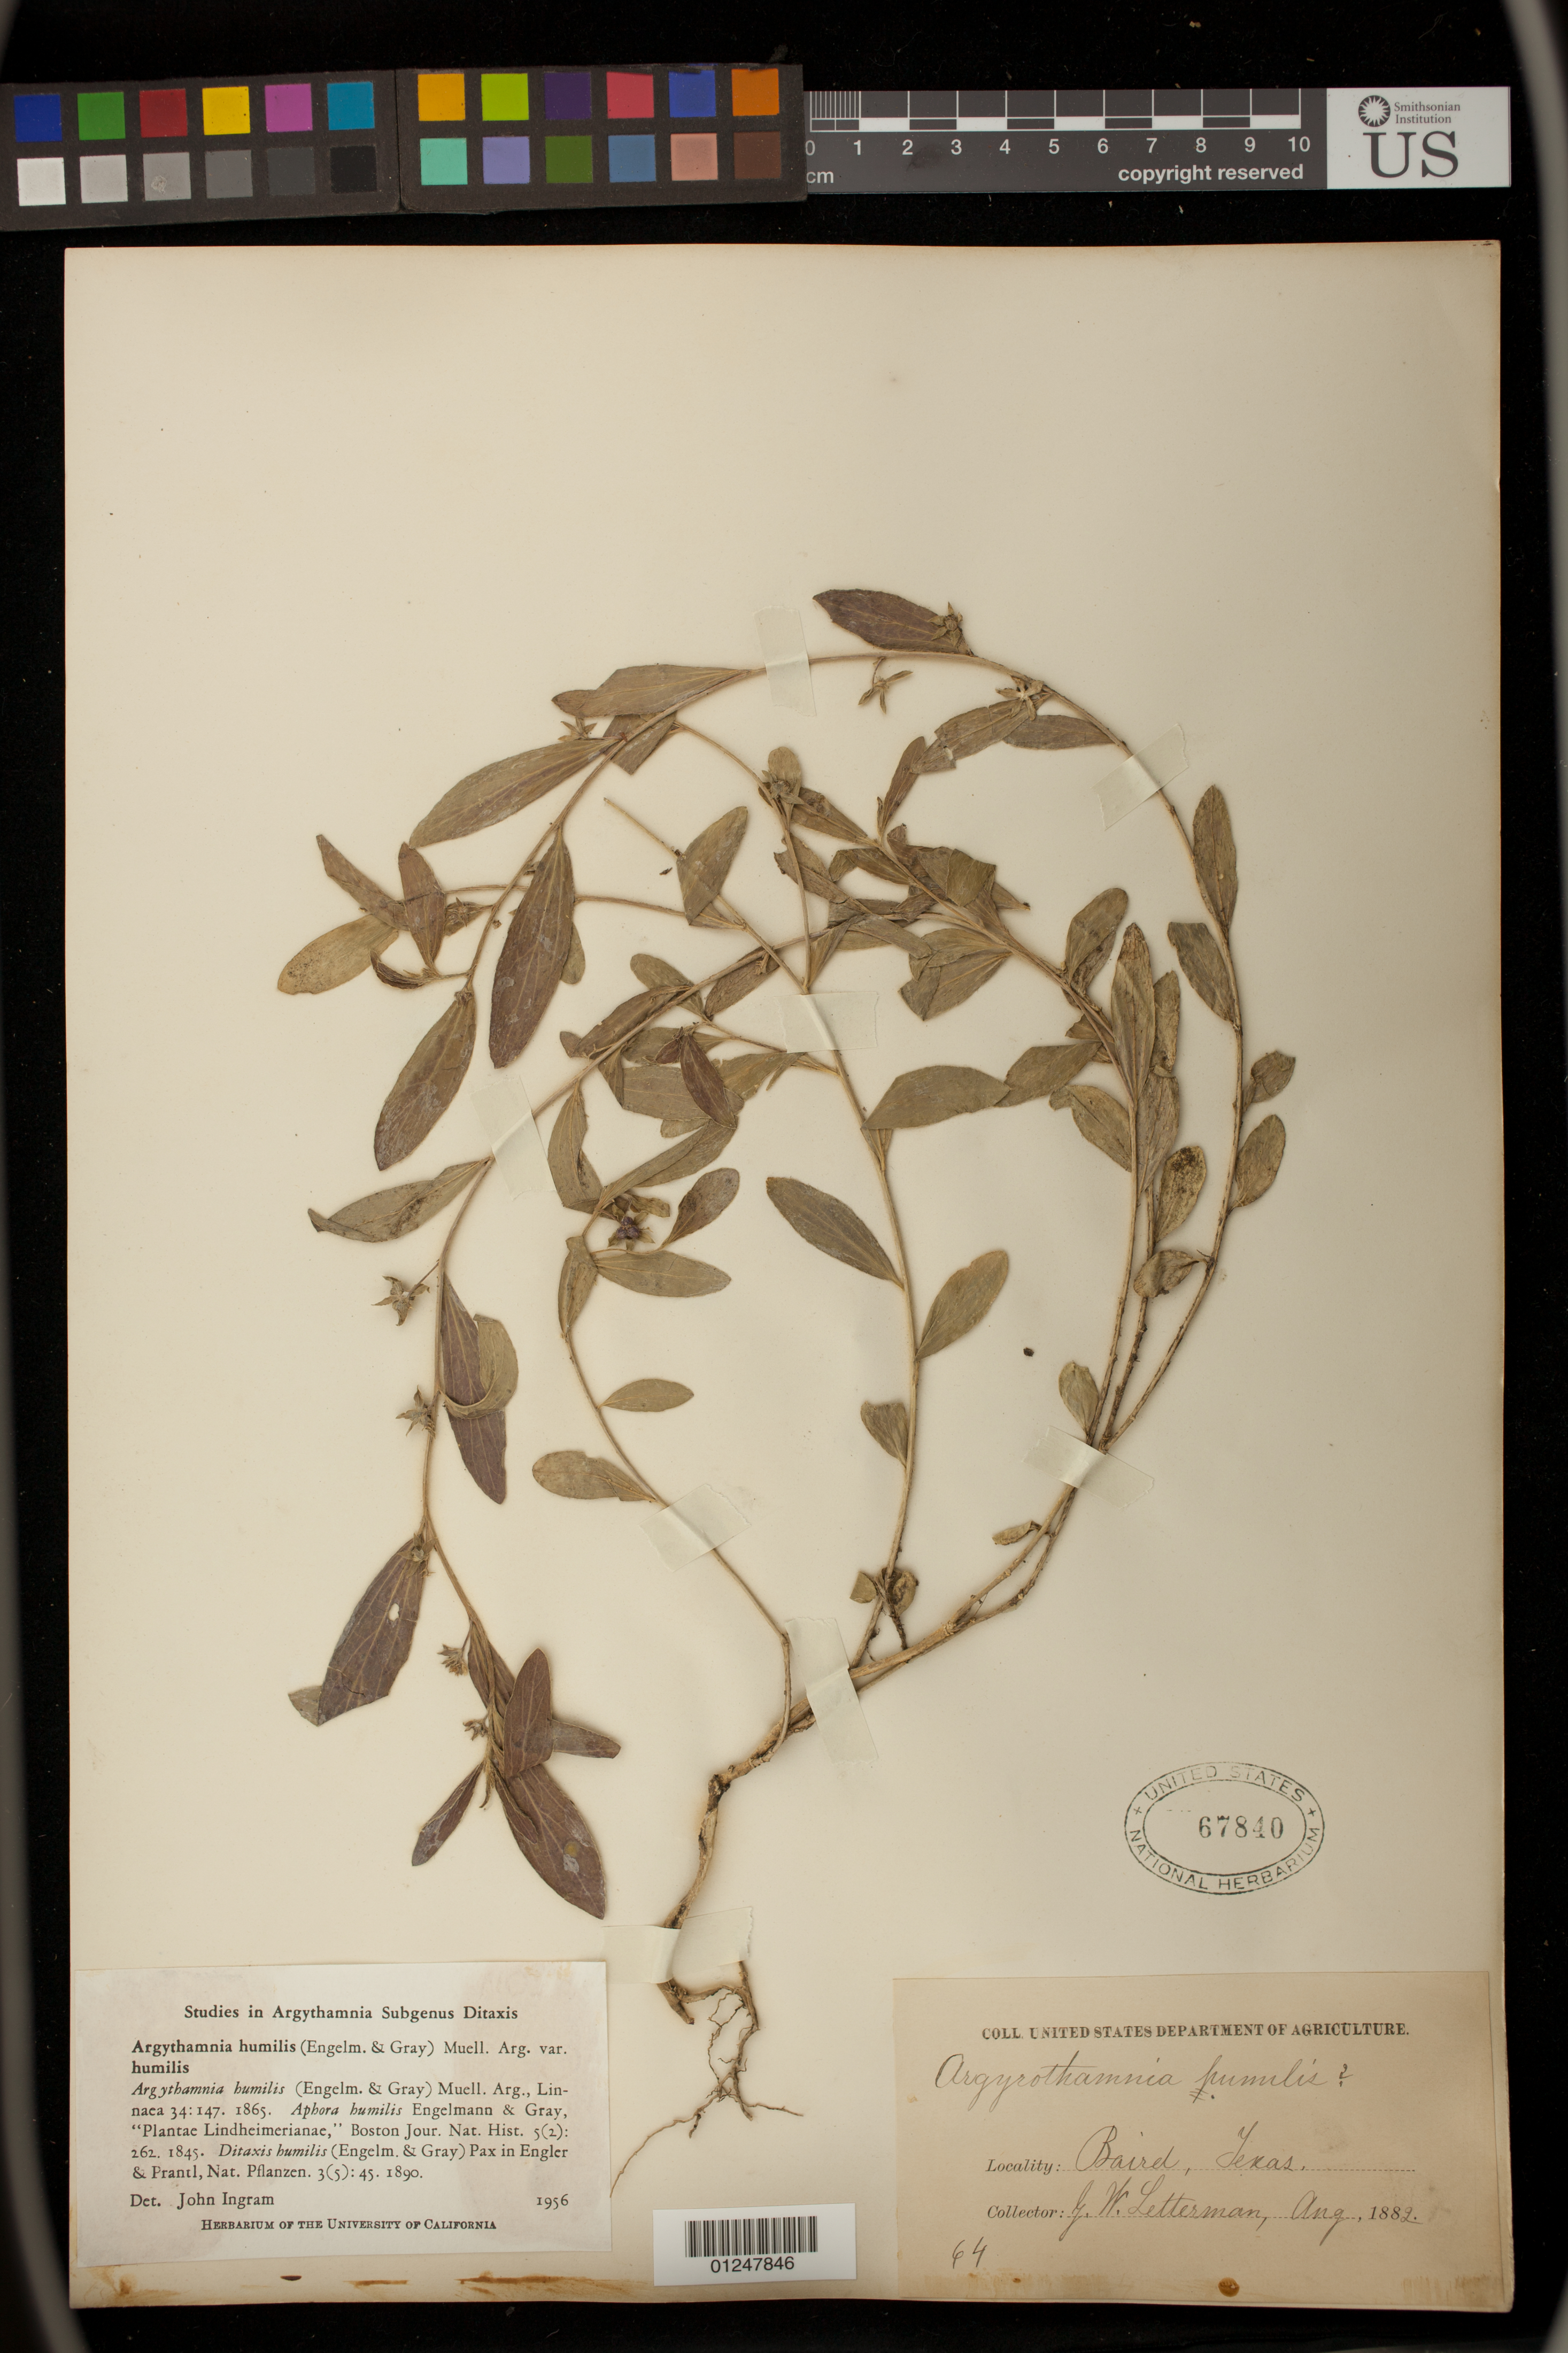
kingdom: Plantae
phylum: Tracheophyta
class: Magnoliopsida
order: Malpighiales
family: Euphorbiaceae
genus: Argythamnia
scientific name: Argythamnia humilis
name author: (Engelm. & A. Gray) Müll. Arg.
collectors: G. W. Letterman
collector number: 64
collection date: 1882-08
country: United States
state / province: Texas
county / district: Callahan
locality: Baird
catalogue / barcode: US 67840